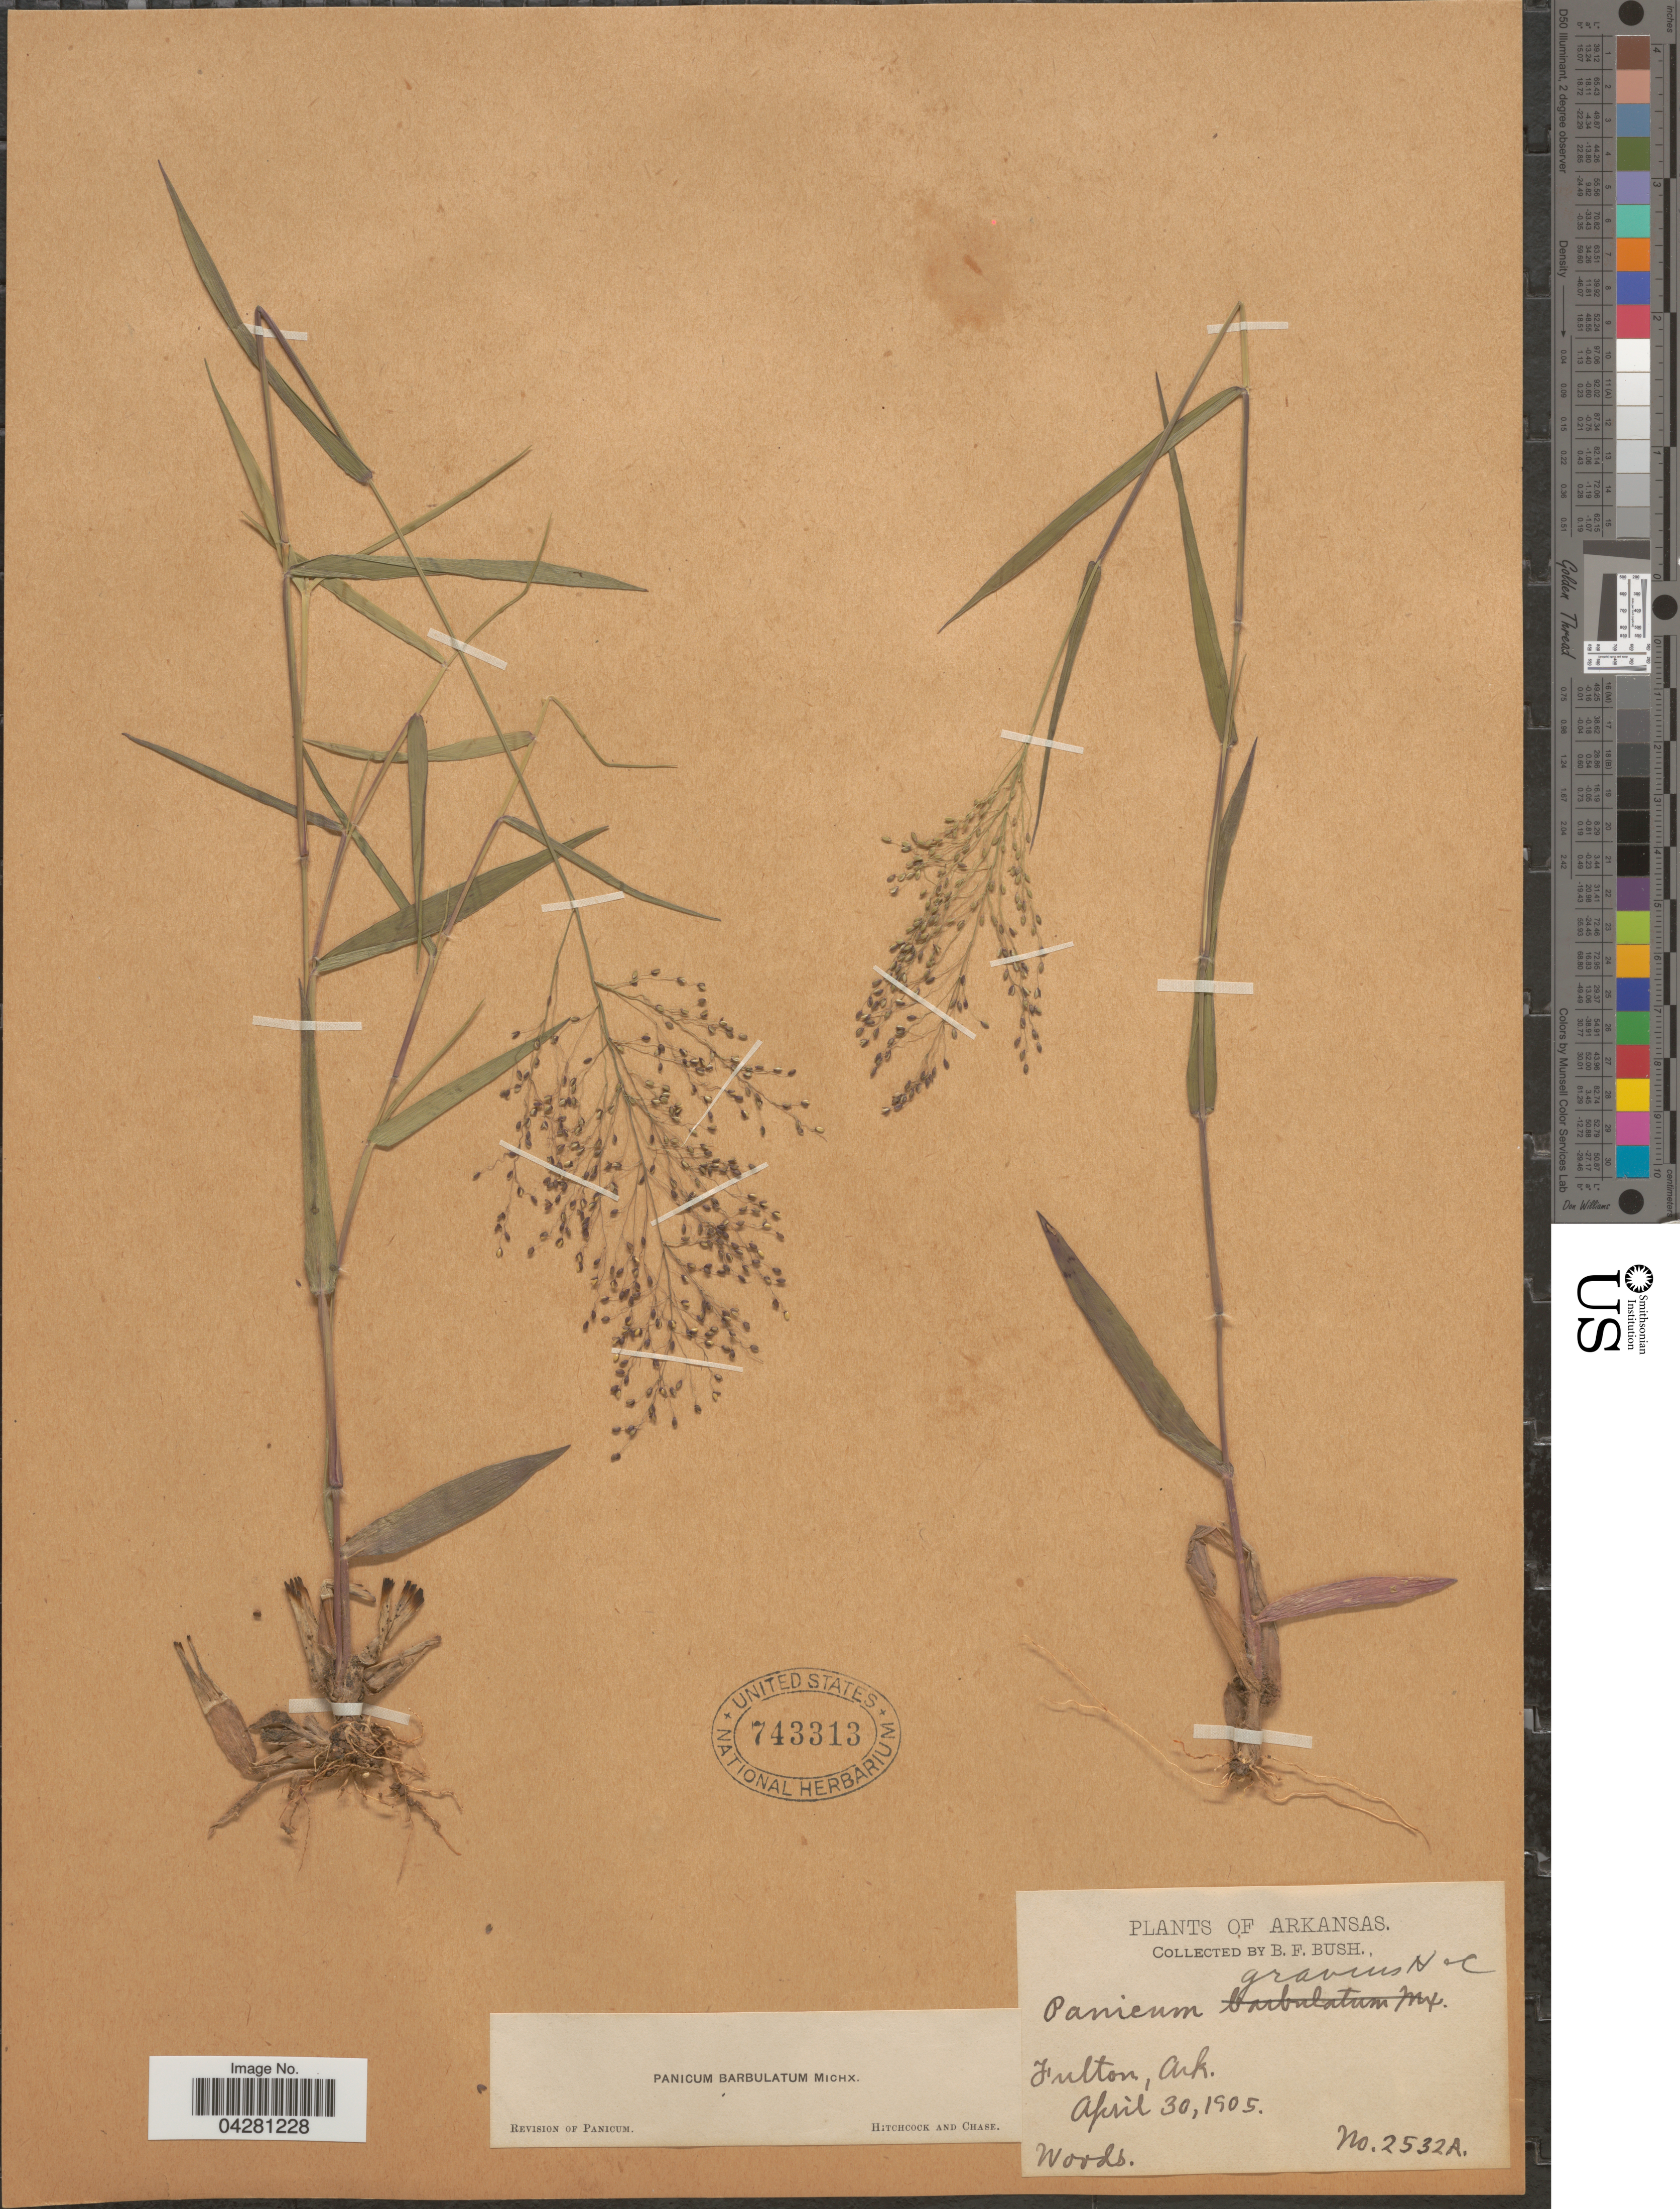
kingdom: Plantae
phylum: Tracheophyta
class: Liliopsida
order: Poales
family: Poaceae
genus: Dichanthelium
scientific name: Dichanthelium dichotomum var. dichotomum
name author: (L.) Gould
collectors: B. F. Bush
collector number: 2532A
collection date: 1905-04-30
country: United States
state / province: Arkansas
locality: Fulton.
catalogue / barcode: US 743313